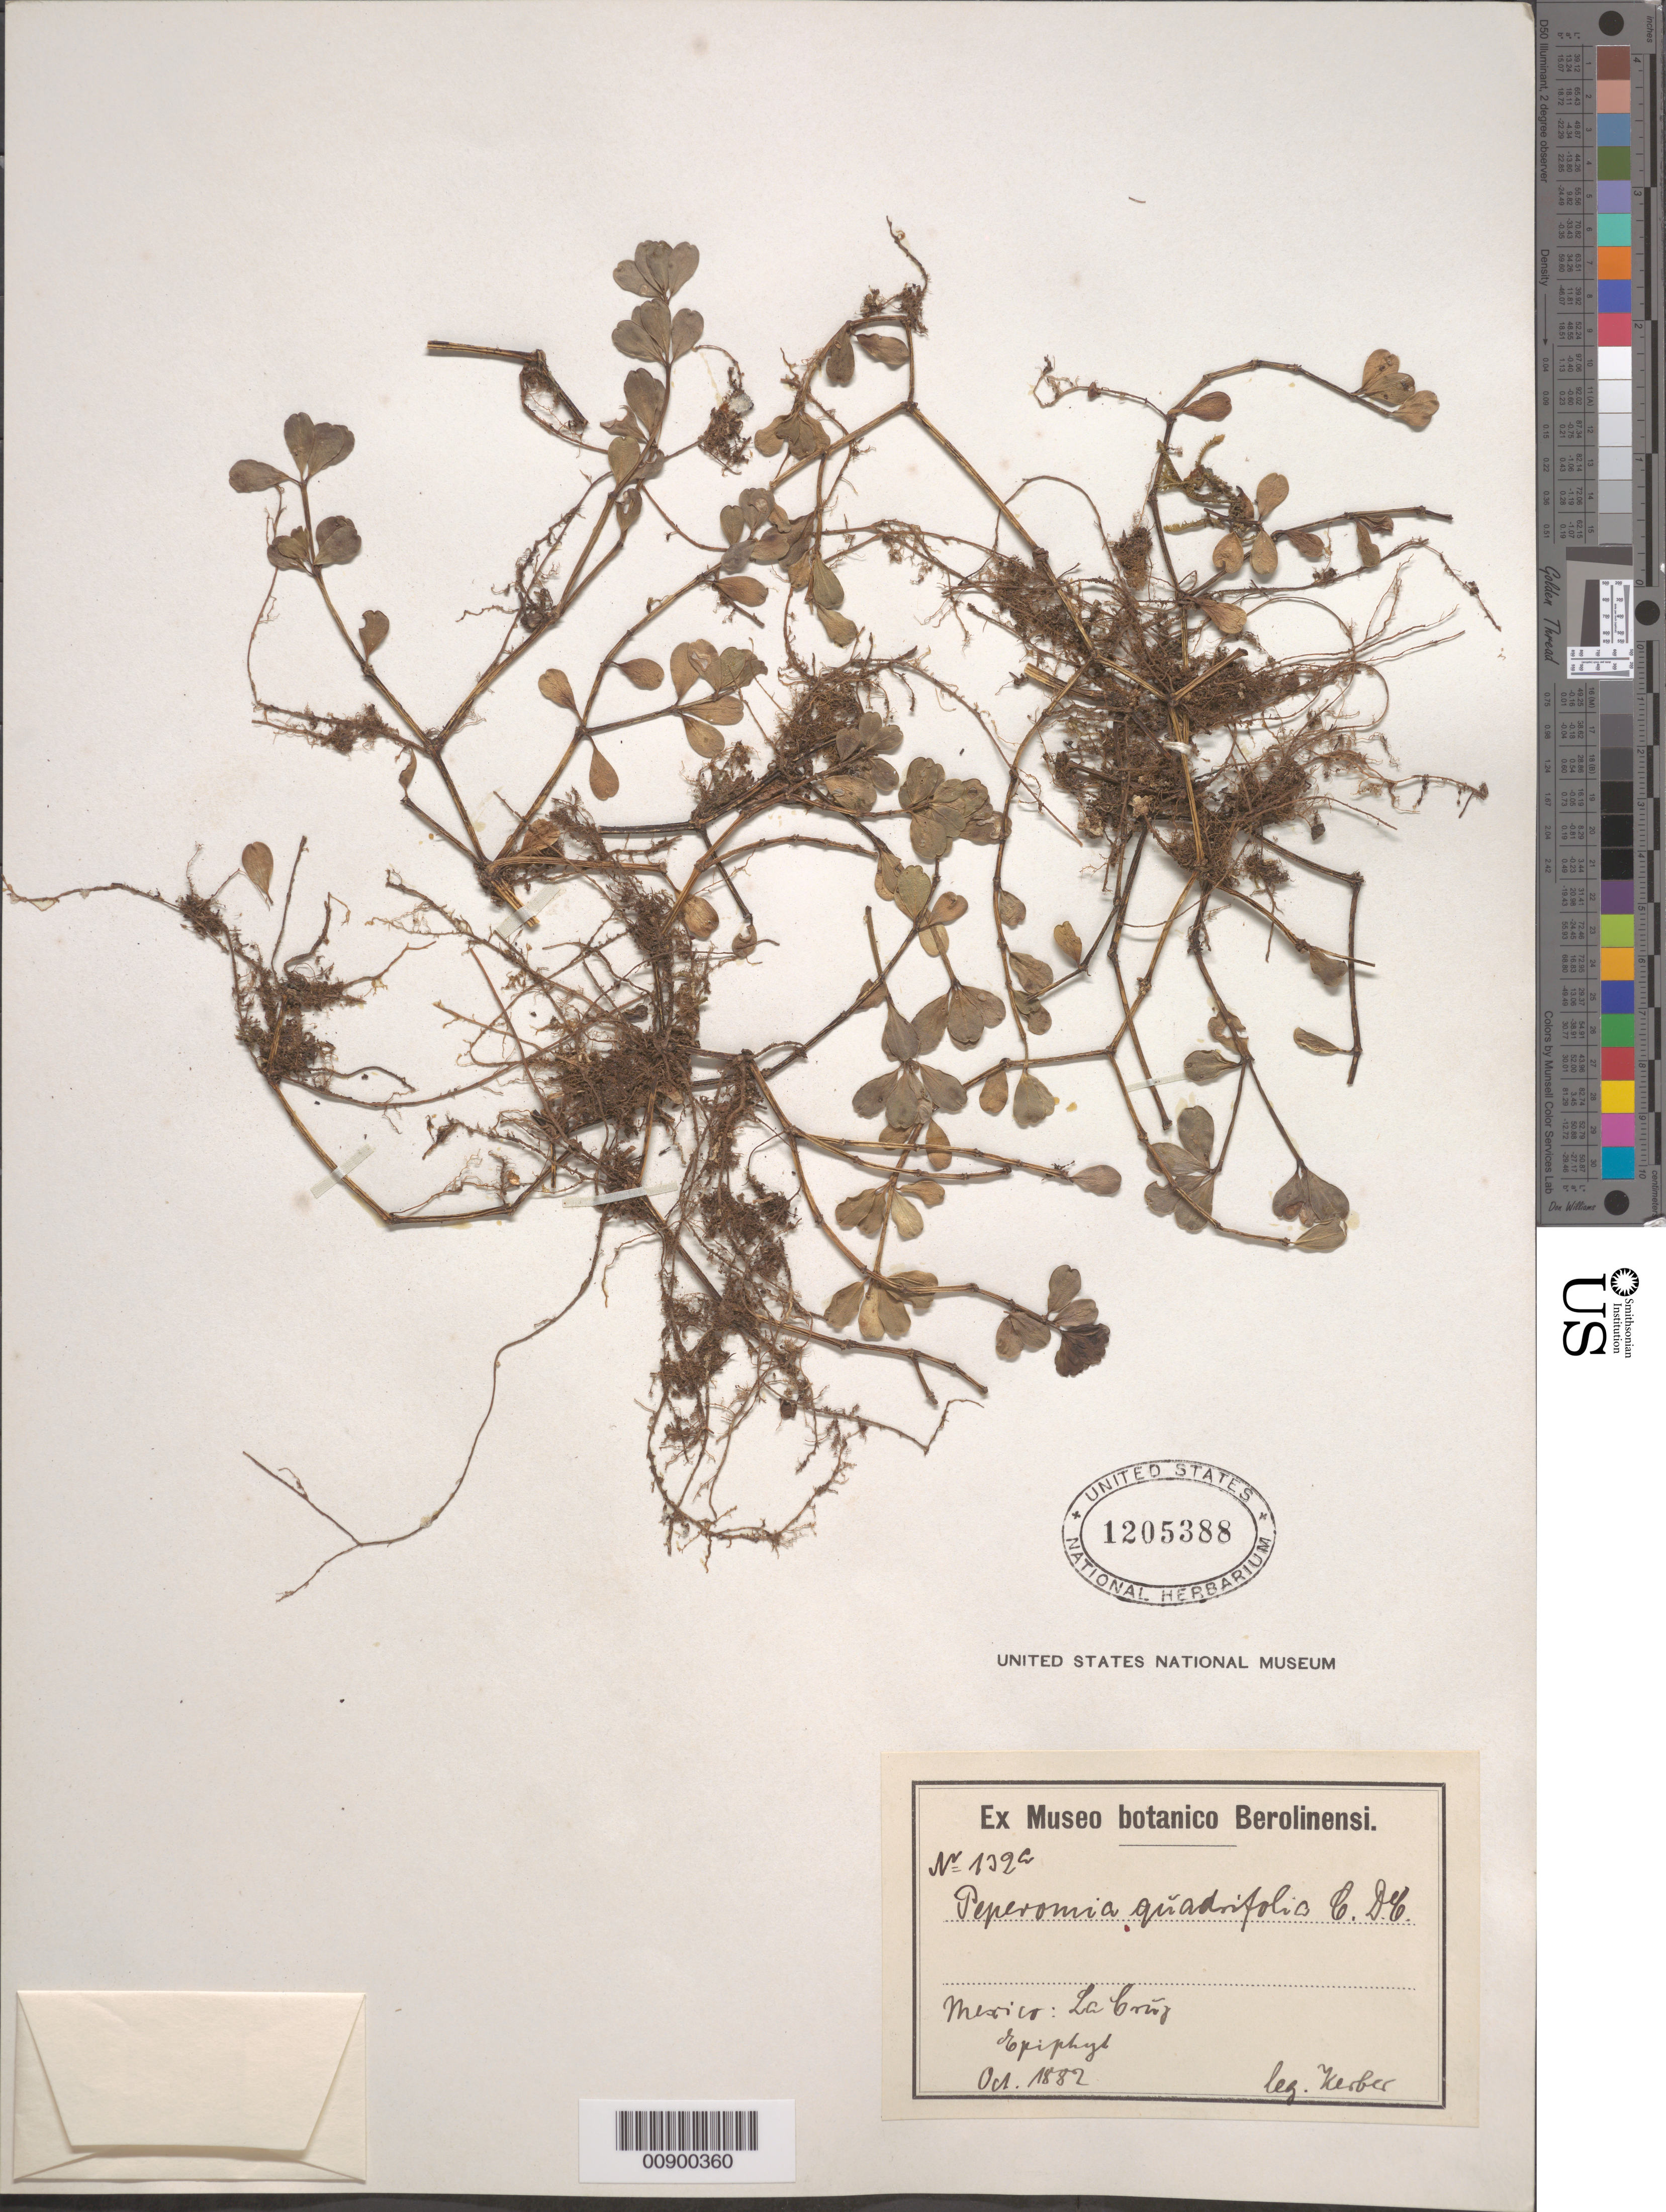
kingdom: Plantae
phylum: Tracheophyta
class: Magnoliopsida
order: Piperales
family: Piperaceae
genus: Peperomia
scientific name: Peperomia quadrifolia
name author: (L.) Kunth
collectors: -. Kerber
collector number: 132 a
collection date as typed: Oct 1882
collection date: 1882-10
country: Mexico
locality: La Cruz.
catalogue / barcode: US 1205388